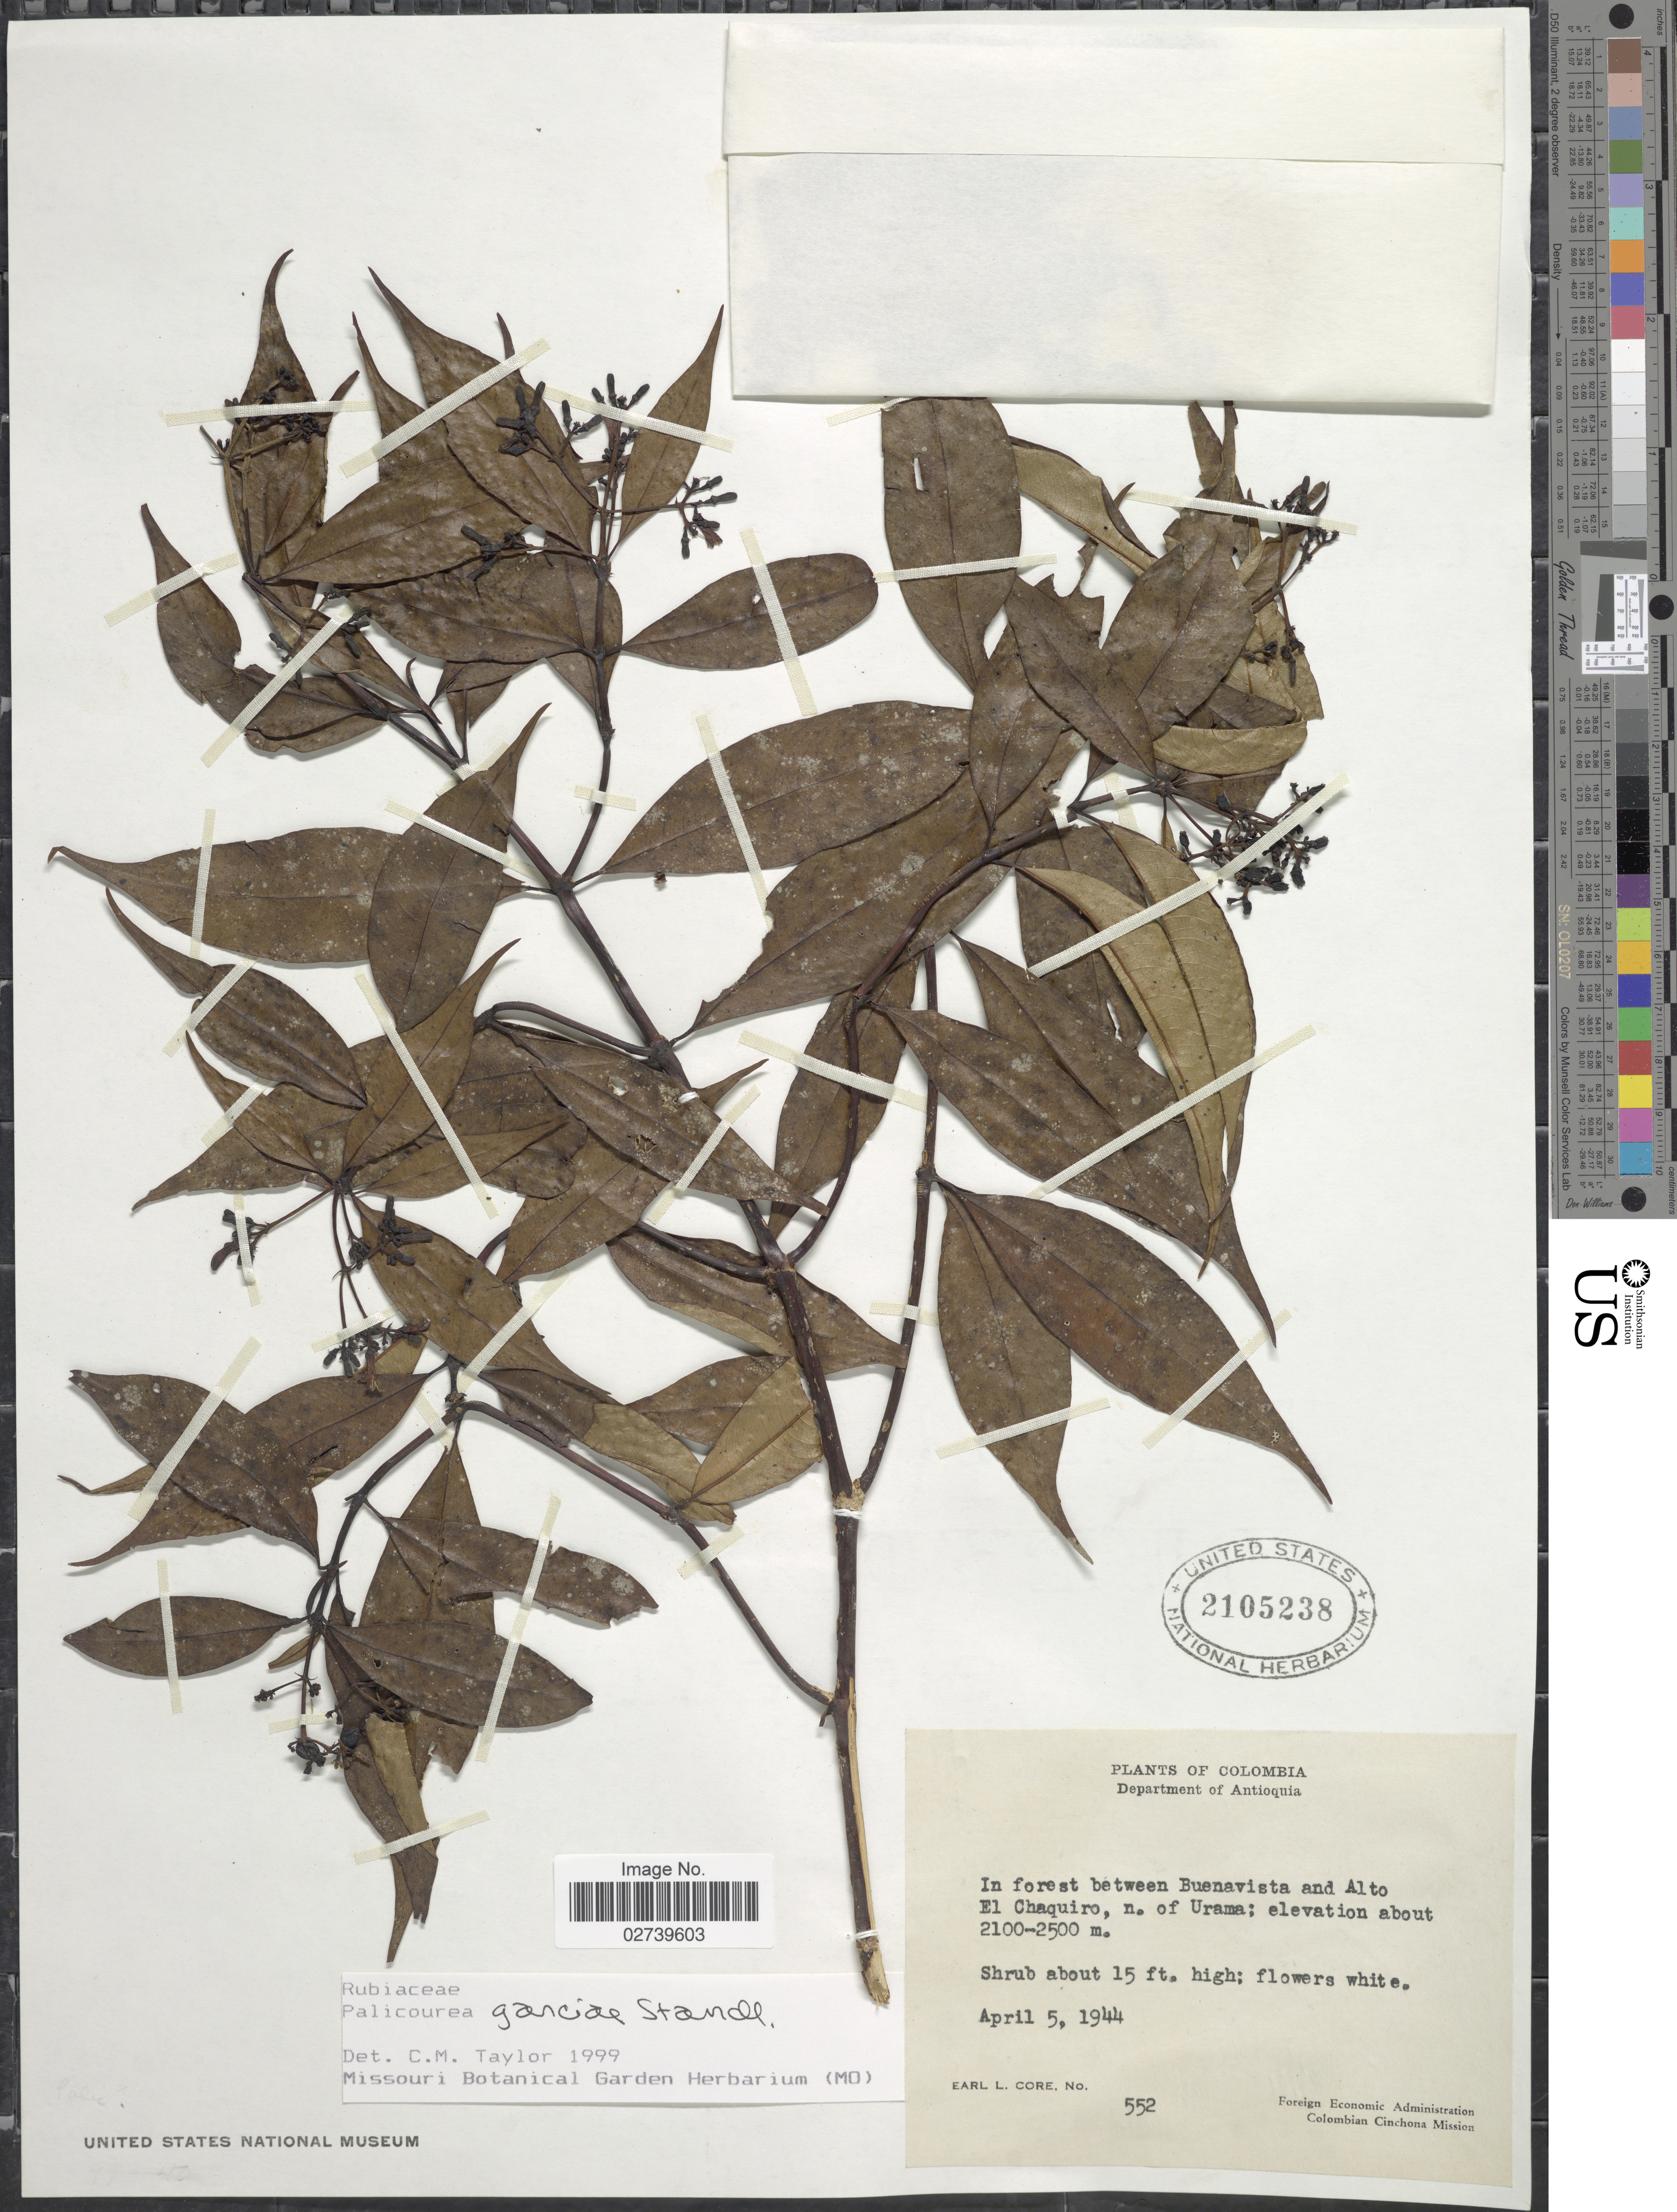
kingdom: Plantae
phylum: Tracheophyta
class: Magnoliopsida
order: Gentianales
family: Rubiaceae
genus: Palicourea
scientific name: Palicourea garciae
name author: Standl.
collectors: E. L. Core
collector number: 552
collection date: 1944-04-05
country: Colombia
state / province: Antioquia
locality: In forest between Buenavista and Alto El Chaquiro, n. of Urama.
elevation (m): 2100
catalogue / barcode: US 2105238